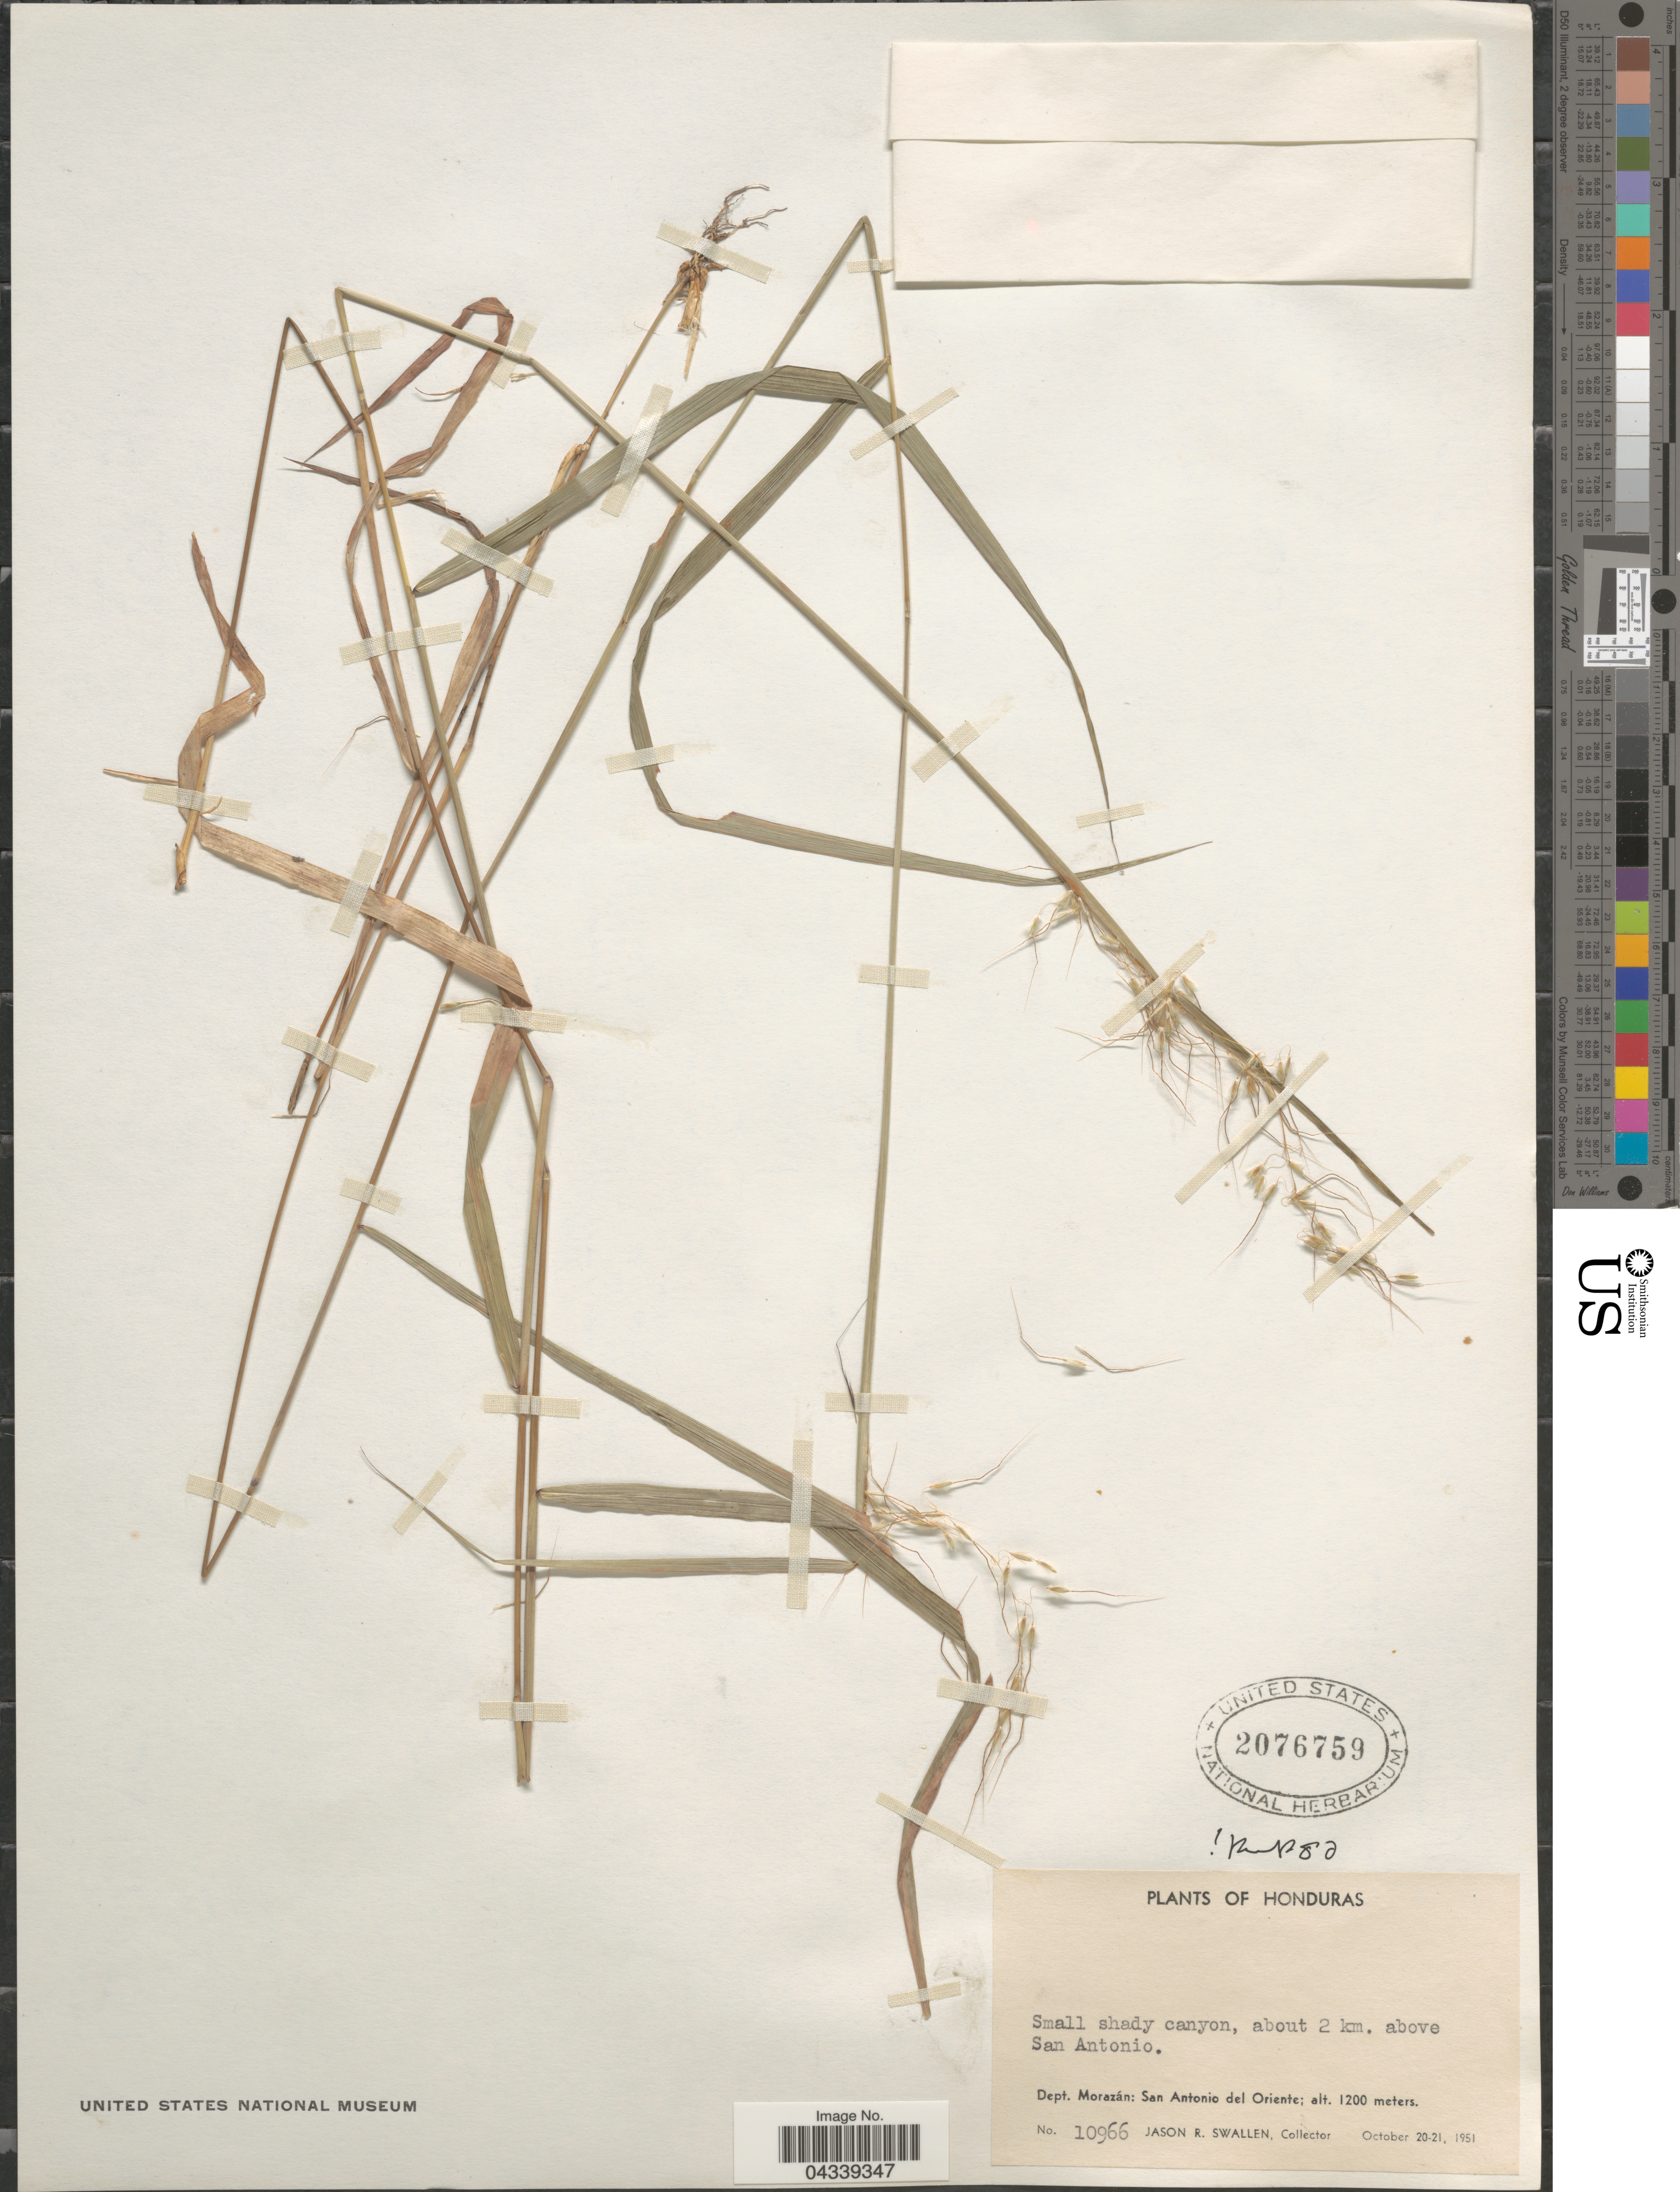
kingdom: Plantae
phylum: Tracheophyta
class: Liliopsida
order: Poales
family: Poaceae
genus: Sorghastrum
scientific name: Sorghastrum incompletum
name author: (J. Presl) Nash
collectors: J. R. Swallen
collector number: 10966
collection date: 1951-10-20/1951-10-21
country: Honduras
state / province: Fco. Morazán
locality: Small shady canyon, about 2 km. above San Antonio. Dept. Morazán: San Antonio del Oriente.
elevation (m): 1200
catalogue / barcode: US 2076759